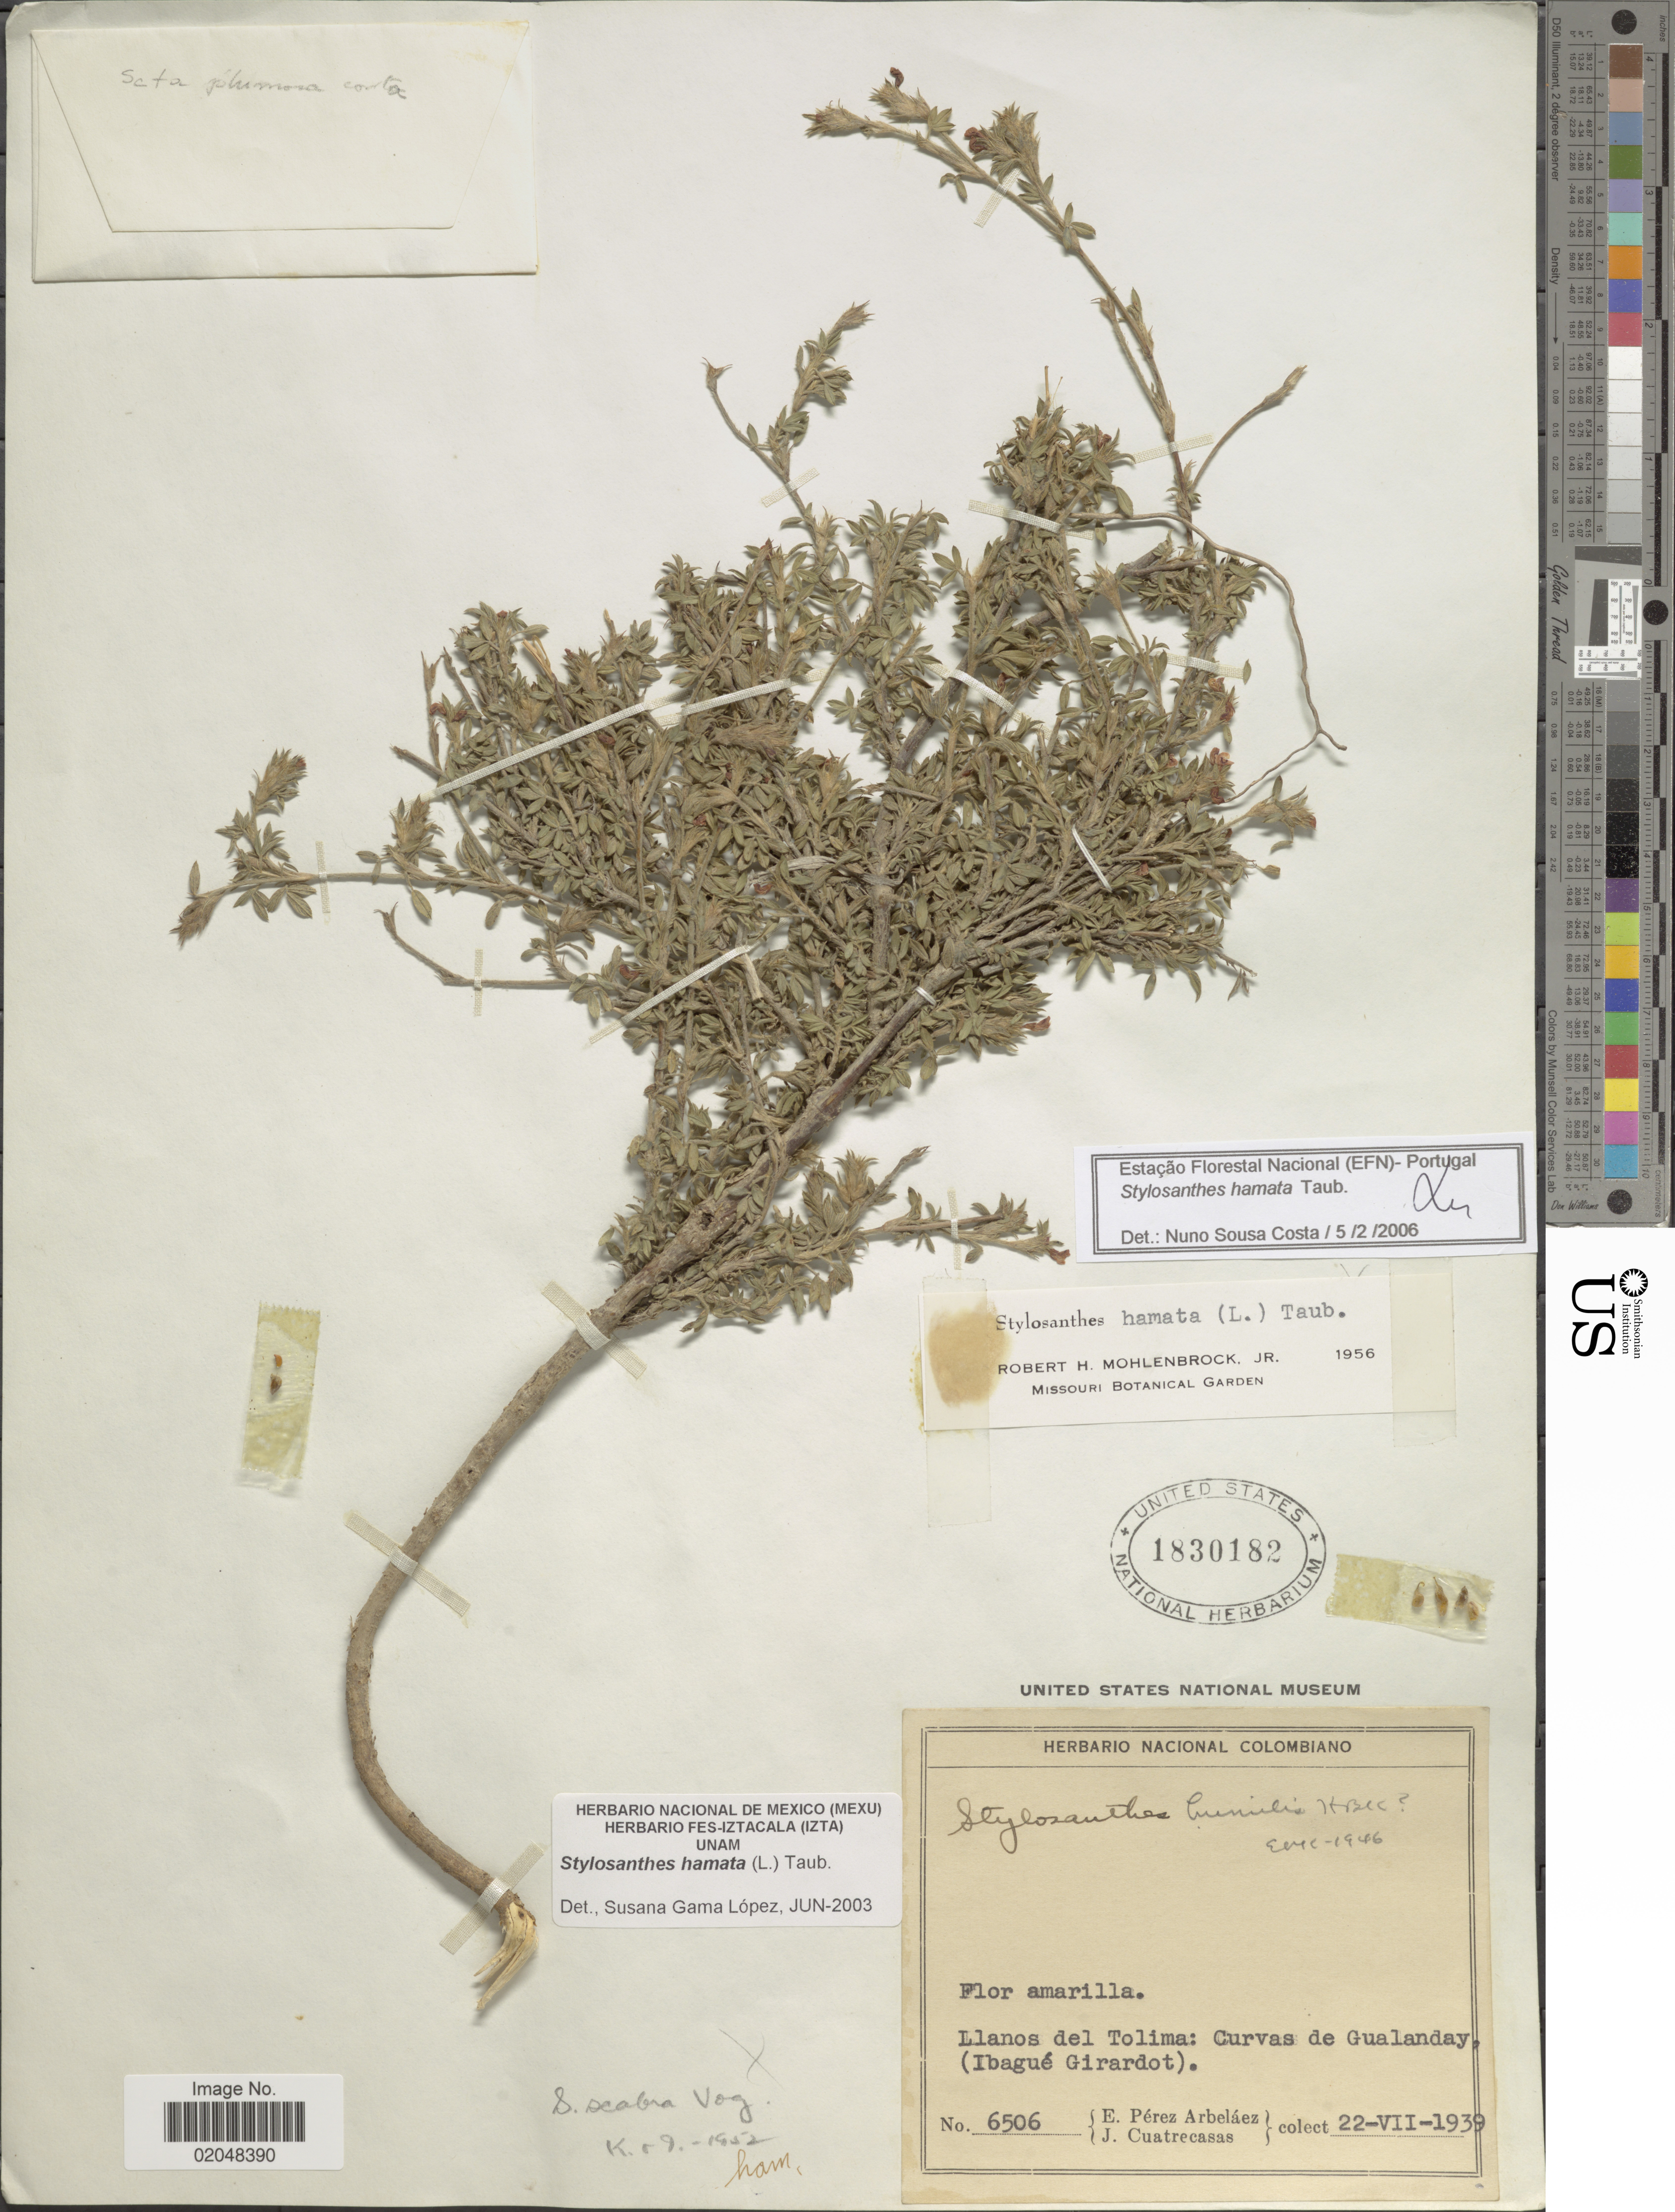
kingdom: Plantae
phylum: Tracheophyta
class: Magnoliopsida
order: Fabales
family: Fabaceae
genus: Stylosanthes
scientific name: Stylosanthes hamata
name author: (L.) Taub.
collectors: E. Pérez Arbeláez & J. Cuatrecasas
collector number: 6506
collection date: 1939-07-22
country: Colombia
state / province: Tolima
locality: Curvas de Gualanday (Ibague Girardot)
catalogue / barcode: US 1830182